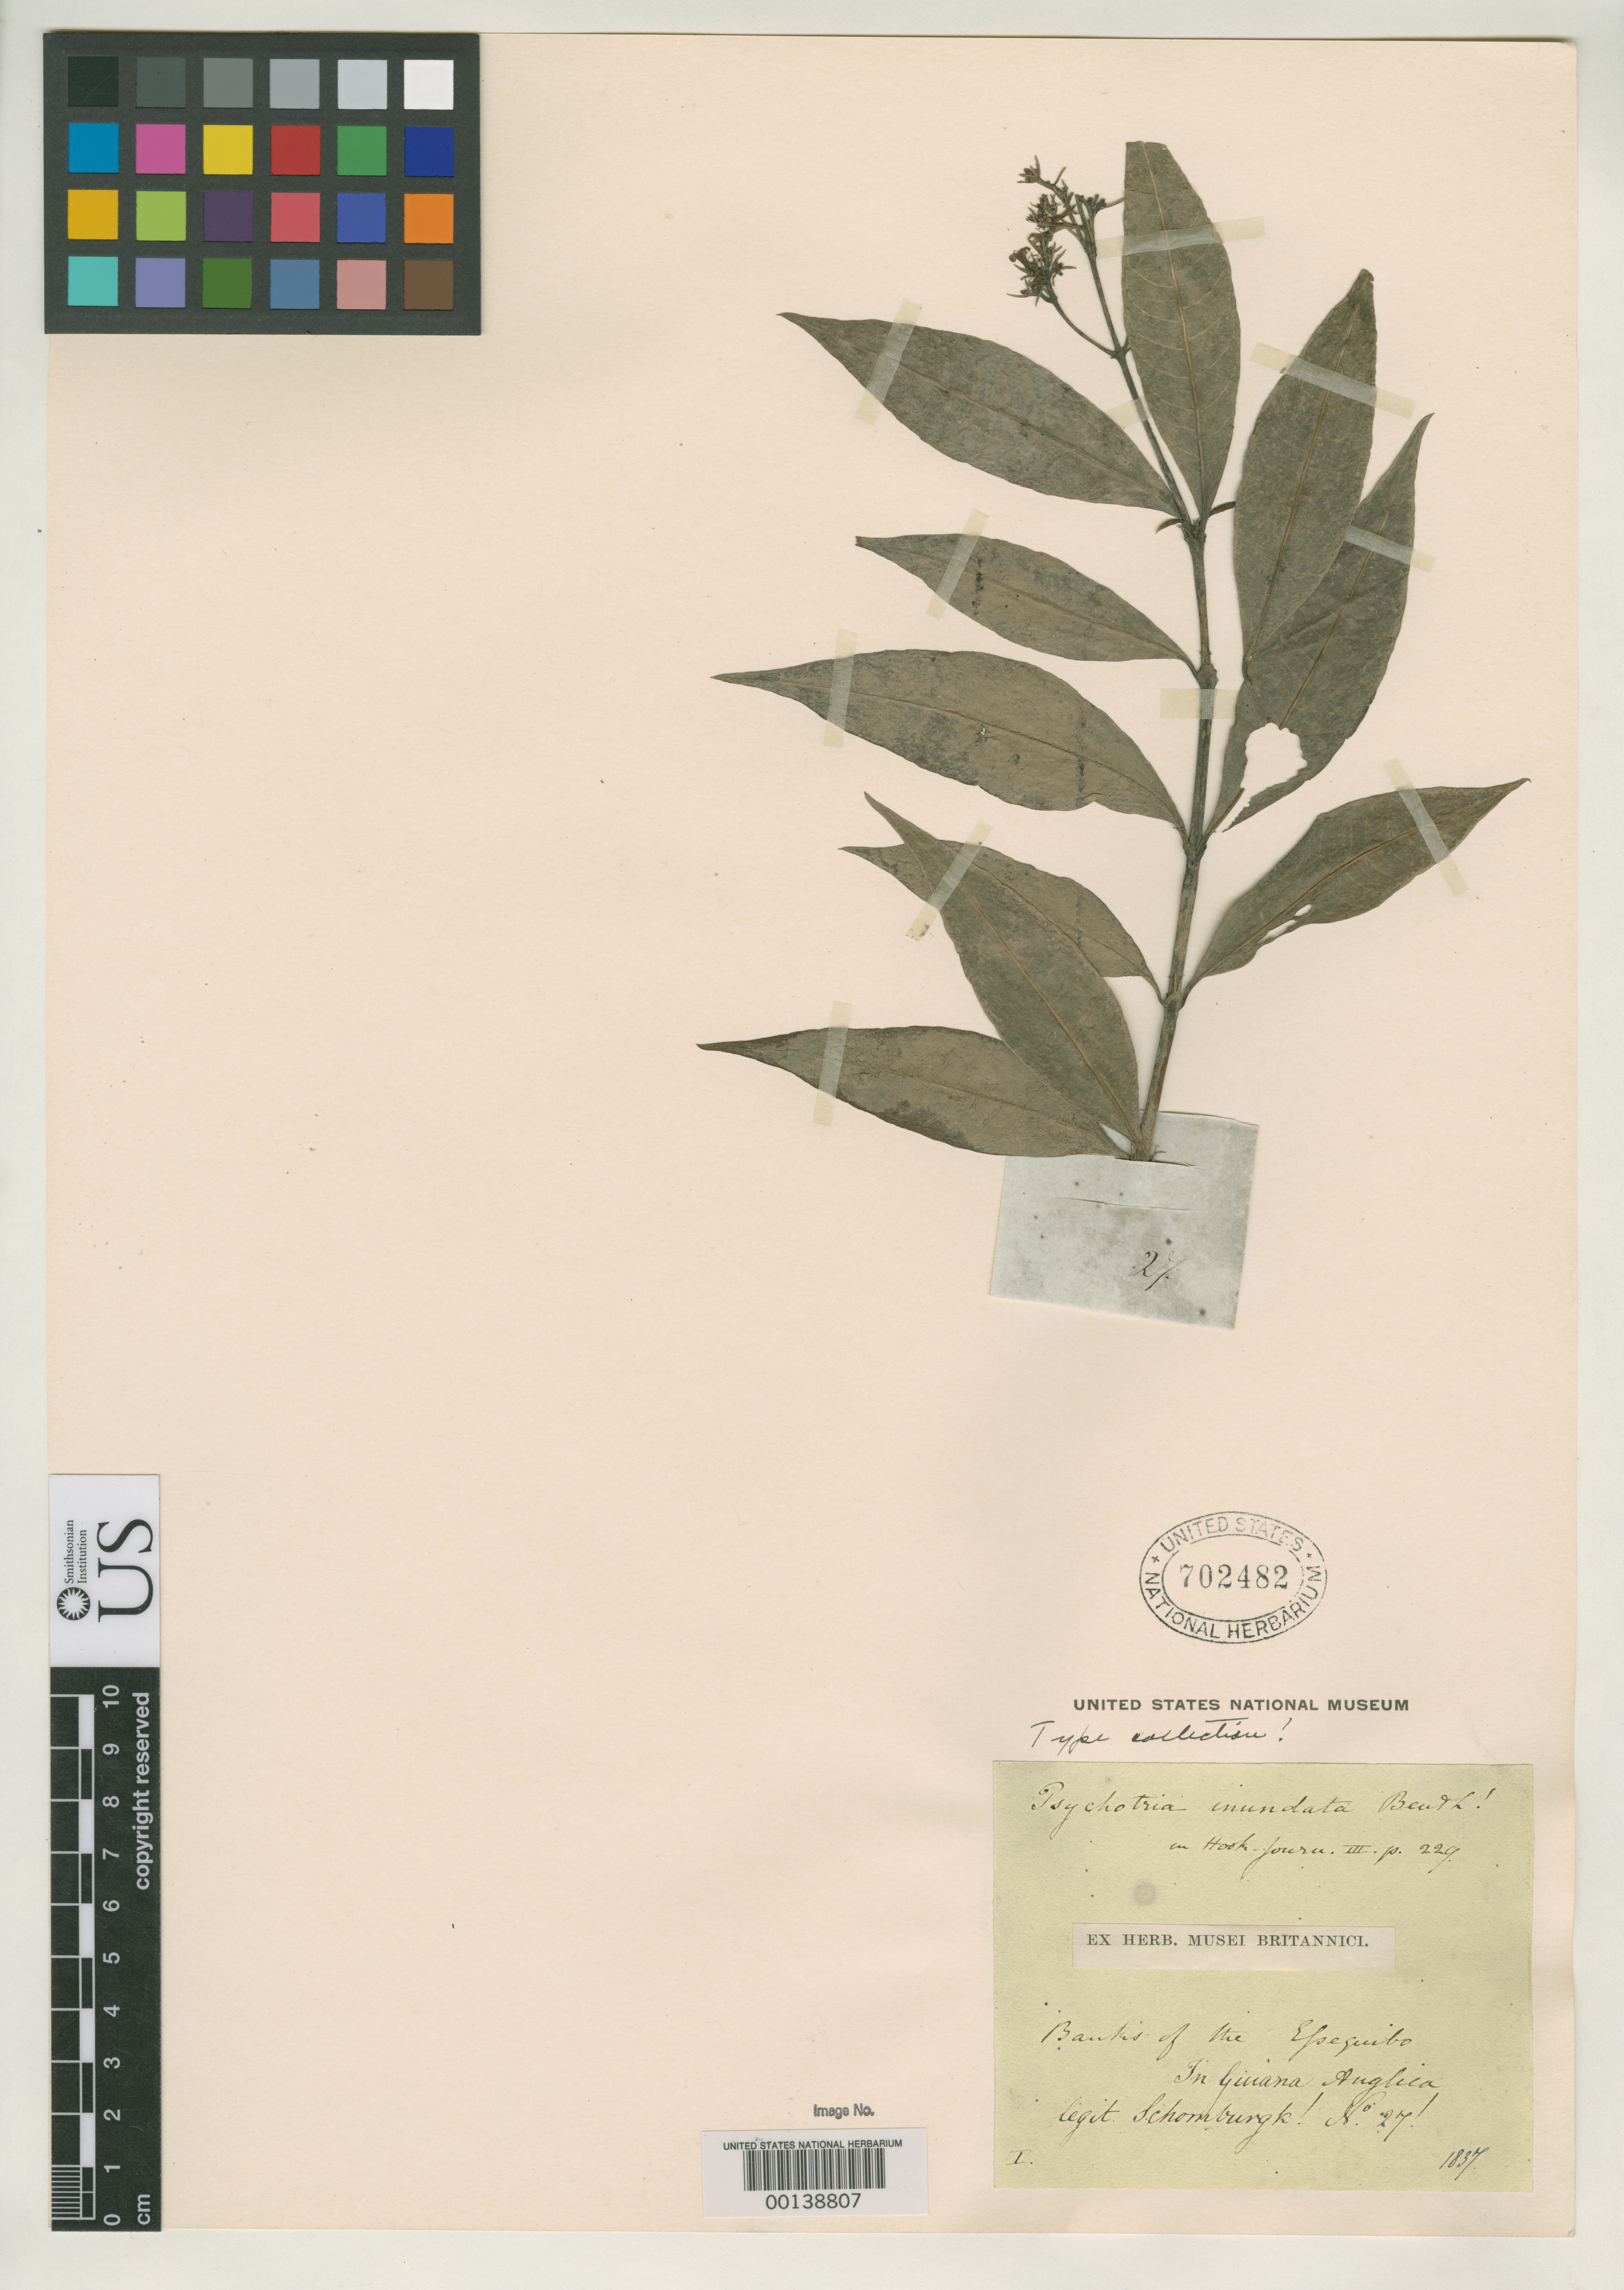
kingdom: Plantae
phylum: Tracheophyta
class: Magnoliopsida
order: Gentianales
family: Rubiaceae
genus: Psychotria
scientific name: Psychotria inundata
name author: Benth.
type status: Isotype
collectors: M. R. Schomburgk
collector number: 27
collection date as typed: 1837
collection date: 1837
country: Guyana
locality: Essequibo River.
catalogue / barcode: US 702482